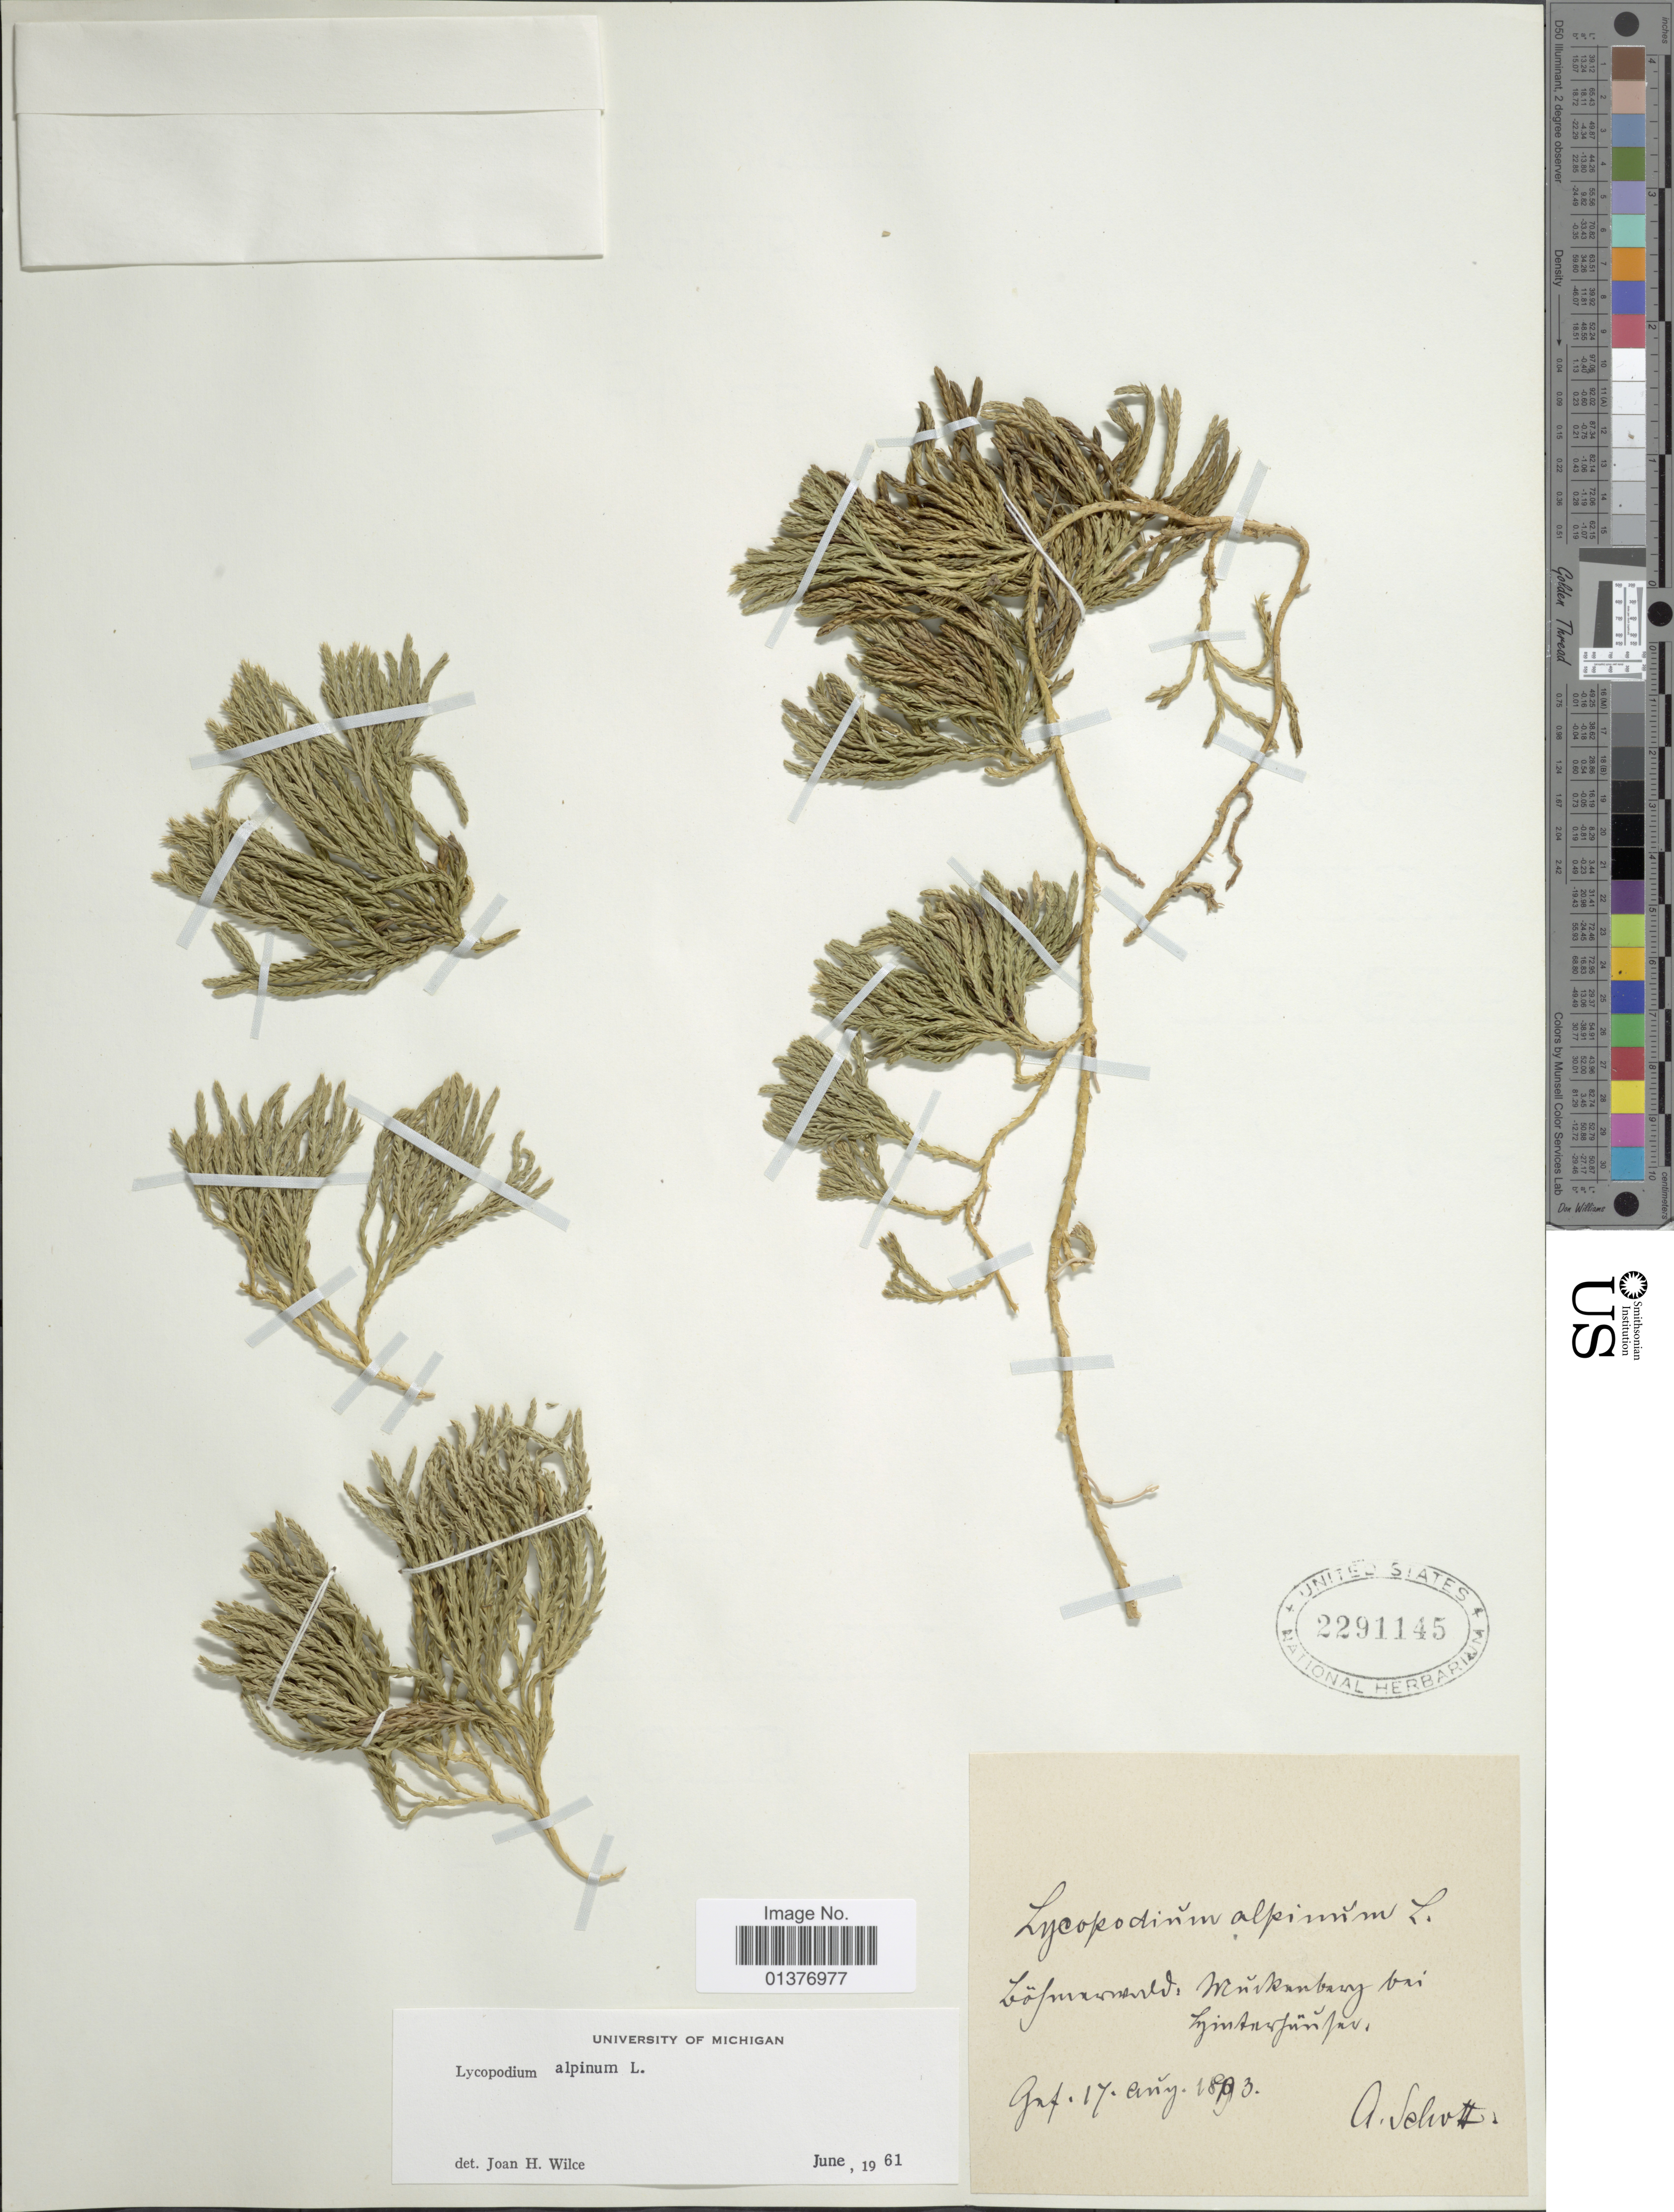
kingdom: Plantae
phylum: Tracheophyta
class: Lycopodiopsida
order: Lycopodiales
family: Lycopodiaceae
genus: Diphasiastrum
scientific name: Diphasiastrum alpinum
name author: (L.) Holub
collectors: A. Schott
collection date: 1893-08-17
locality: (illegible)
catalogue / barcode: US 2291145